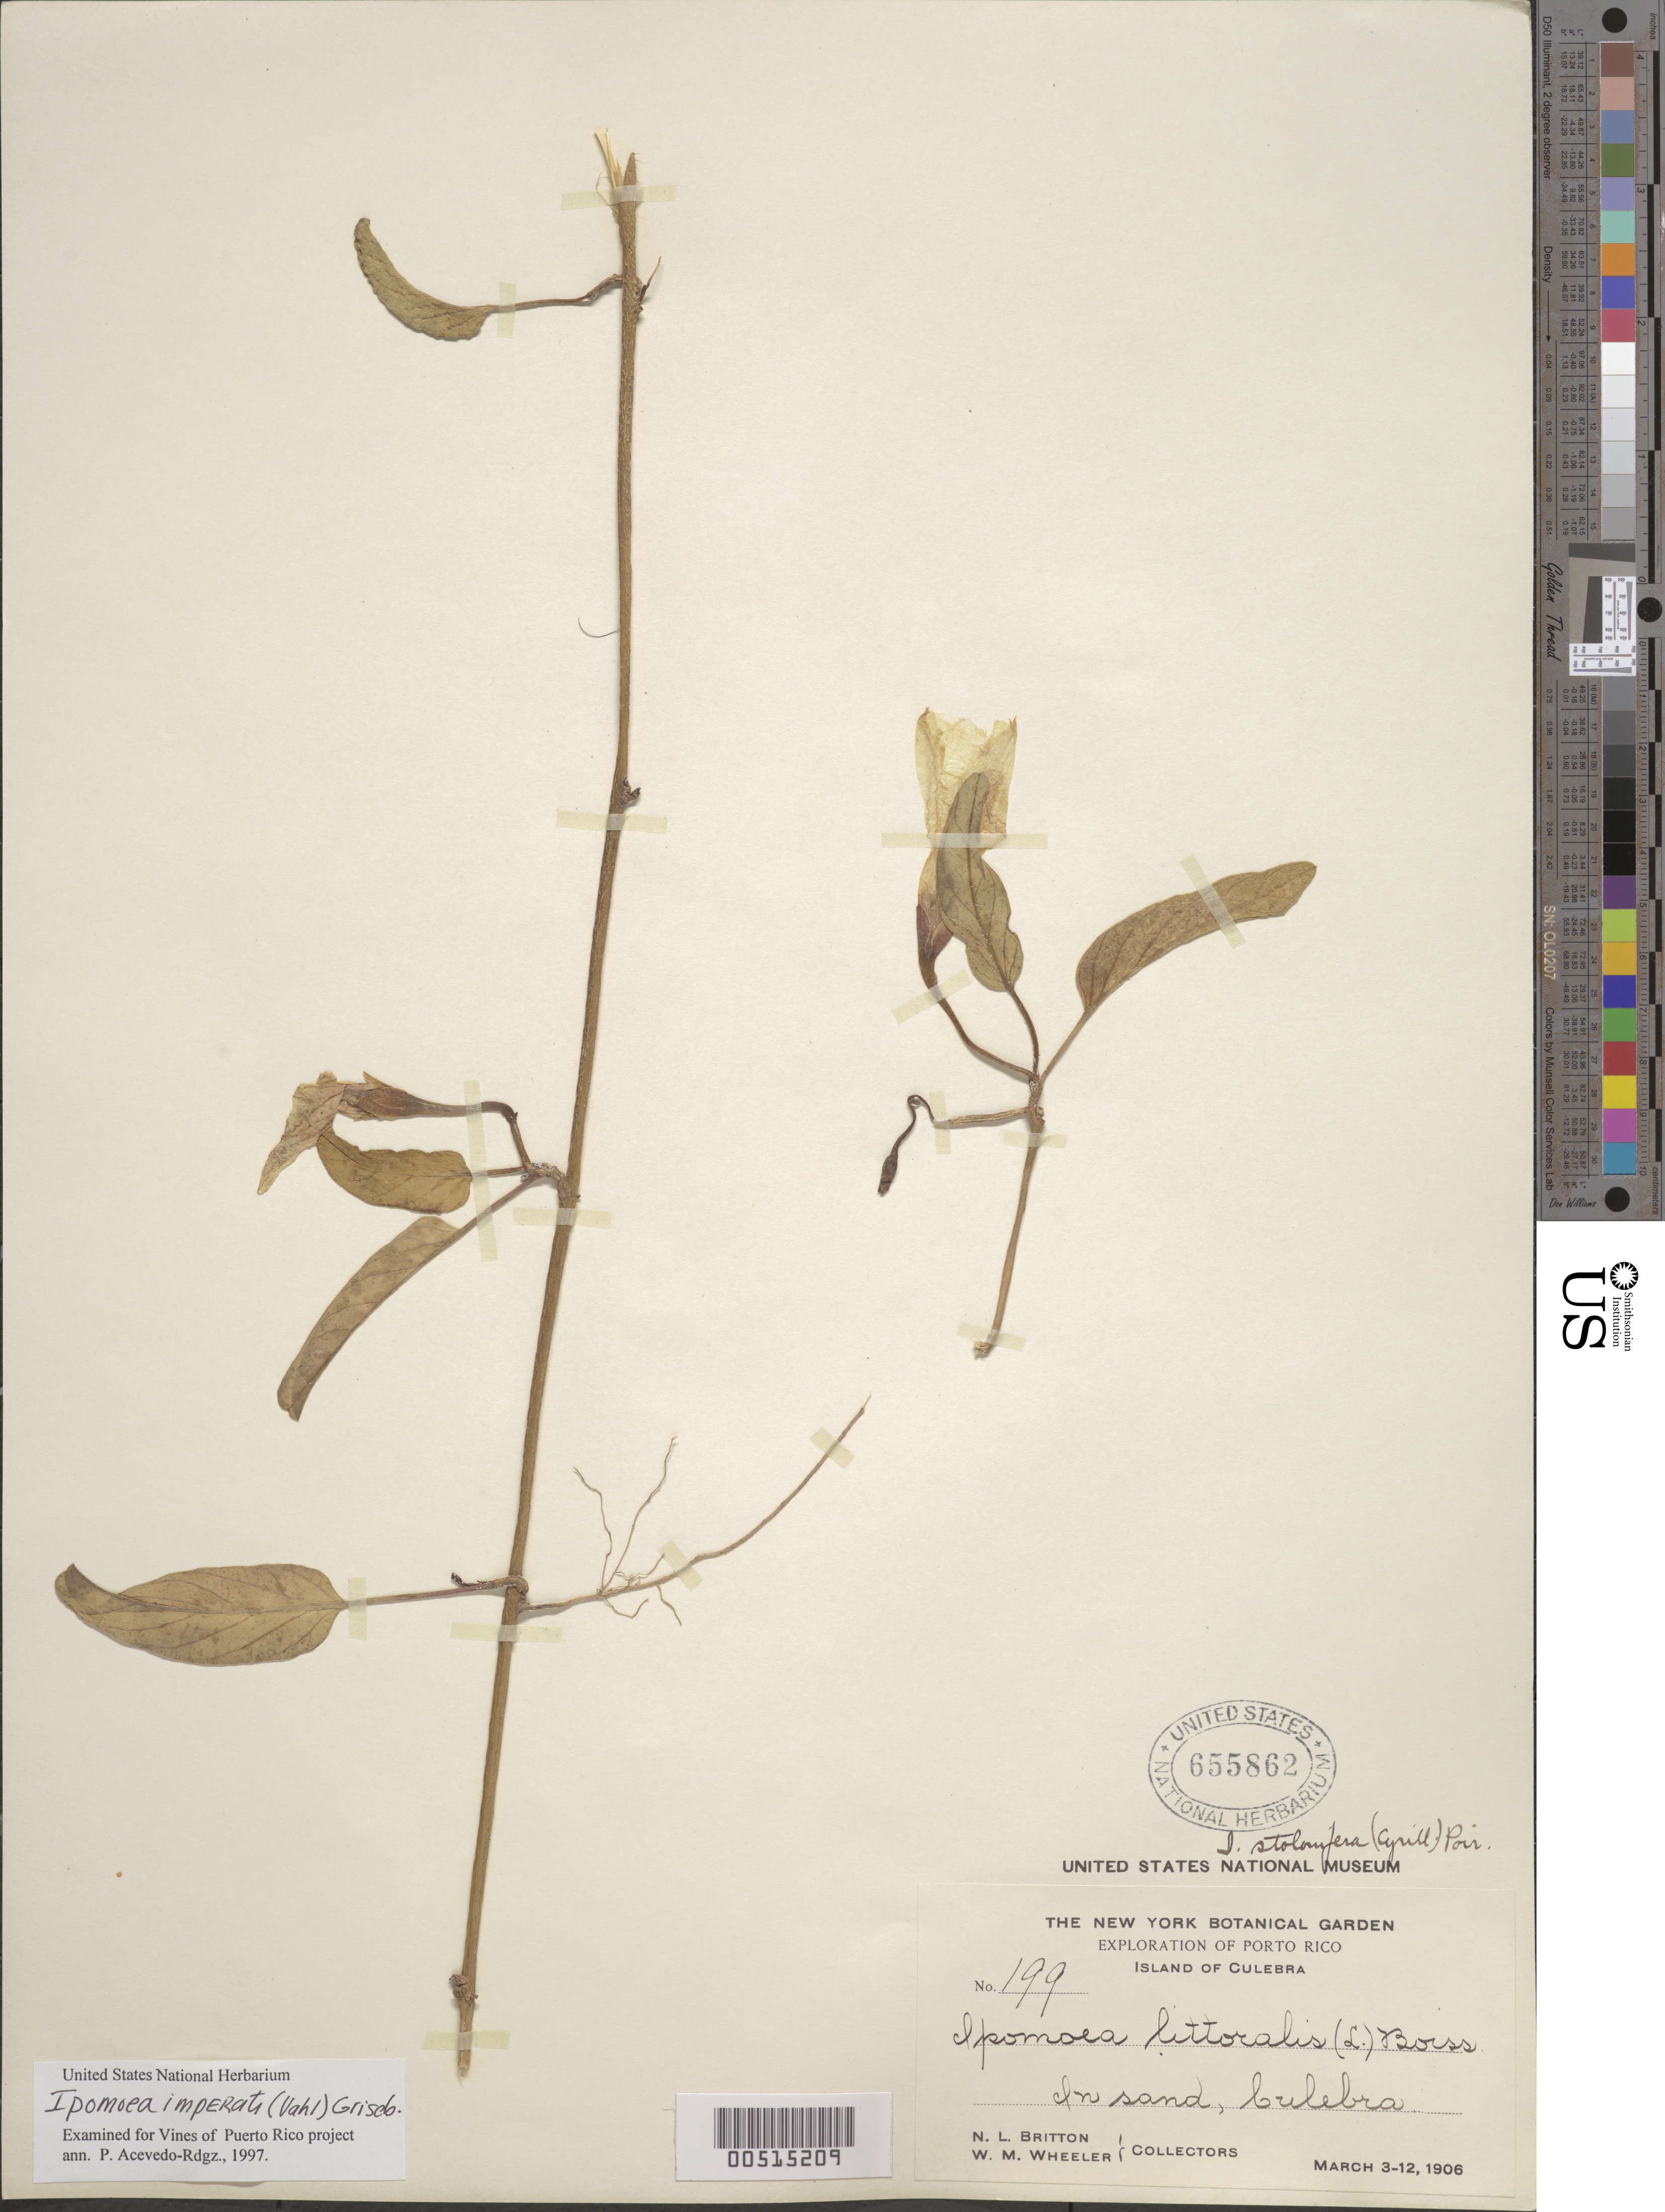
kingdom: Plantae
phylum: Tracheophyta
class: Magnoliopsida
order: Solanales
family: Convolvulaceae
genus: Ipomoea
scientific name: Ipomoea stolonifera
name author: (Cirillo) J.F. Gmel.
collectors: N. Britton & W. Wheeler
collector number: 199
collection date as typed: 03 Mar 1906 to 12 Mar 1906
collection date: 1906-03-03/1906-03-12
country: Puerto Rico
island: Greater Antilles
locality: Culebra Island. In sand.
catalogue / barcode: US 655862